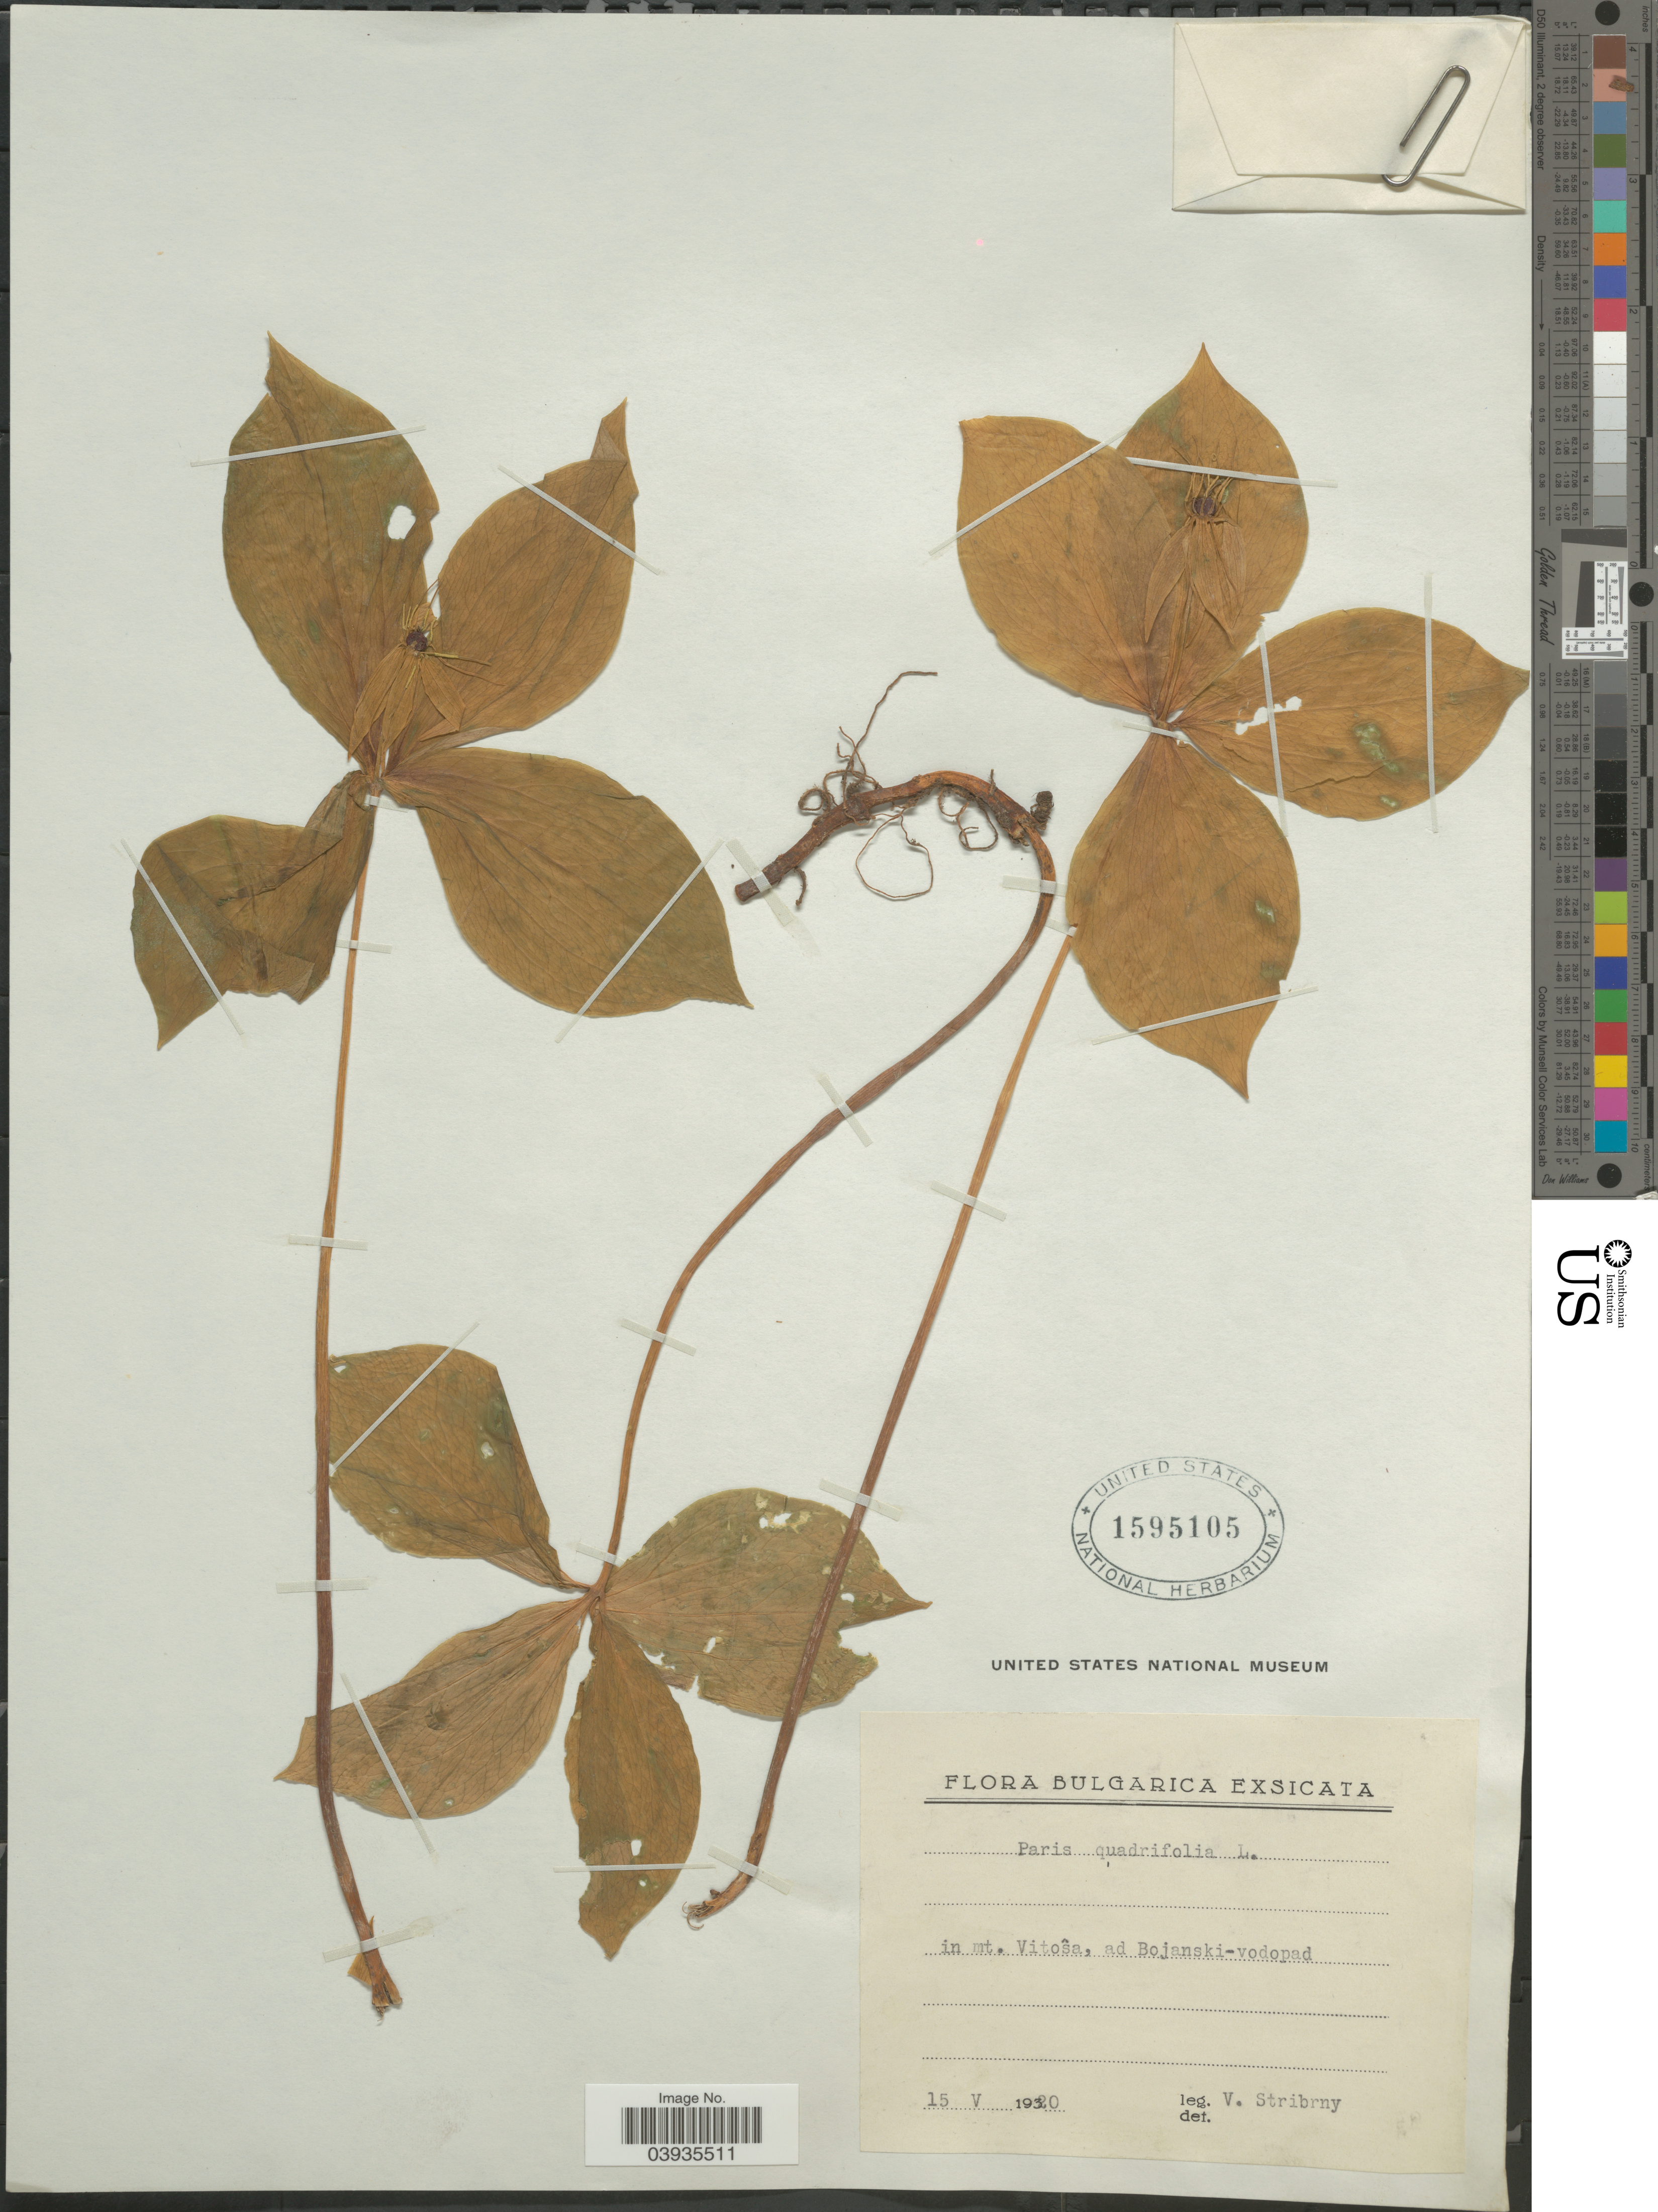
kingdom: Plantae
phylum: Tracheophyta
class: Liliopsida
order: Liliales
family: Melanthiaceae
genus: Paris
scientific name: Paris quadrifolia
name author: L.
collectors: V. Stribrny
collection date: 1920-05-15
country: Bulgaria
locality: In mt. Vitoŝa, ad Bojanski-vodopad.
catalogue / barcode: US 1595105